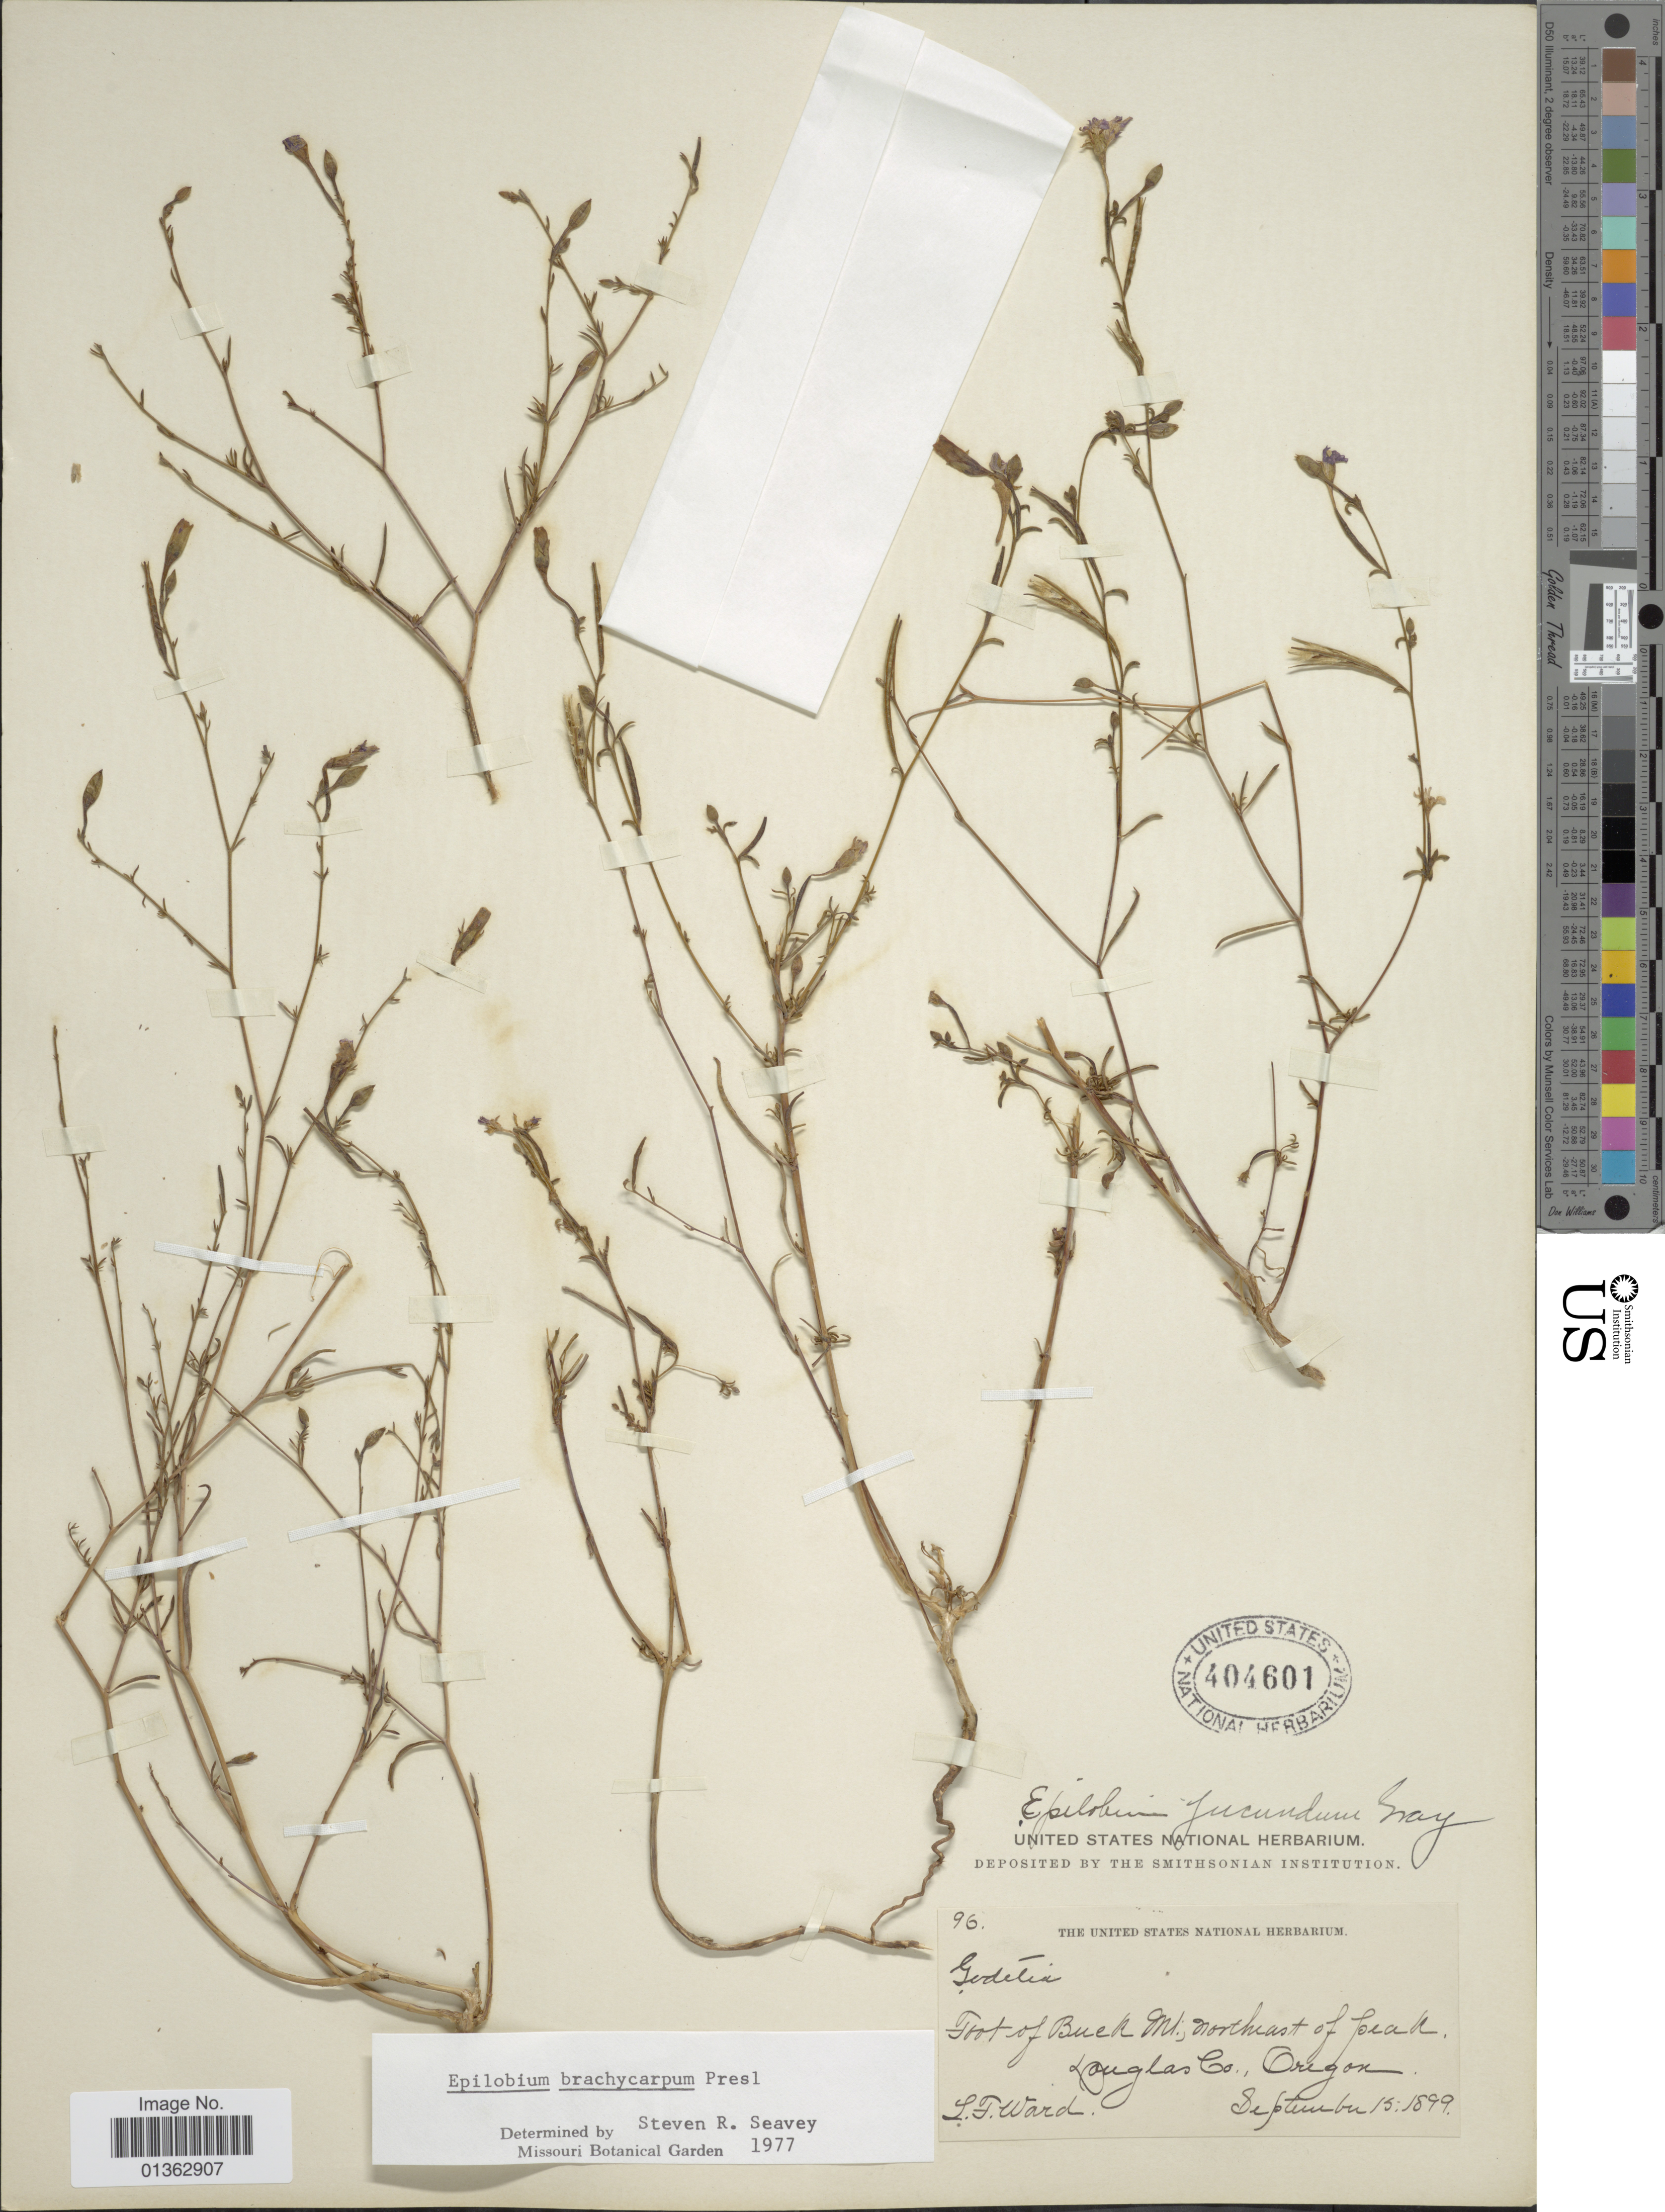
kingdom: Plantae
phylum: Tracheophyta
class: Magnoliopsida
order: Myrtales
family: Onagraceae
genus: Epilobium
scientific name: Epilobium brachycarpum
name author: C. Presl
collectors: L. Ward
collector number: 96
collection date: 1899-09-15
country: United States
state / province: Oregon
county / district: Douglas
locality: Foot of Buck Mt., northeast of peak. Douglas Co.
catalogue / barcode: US 404601